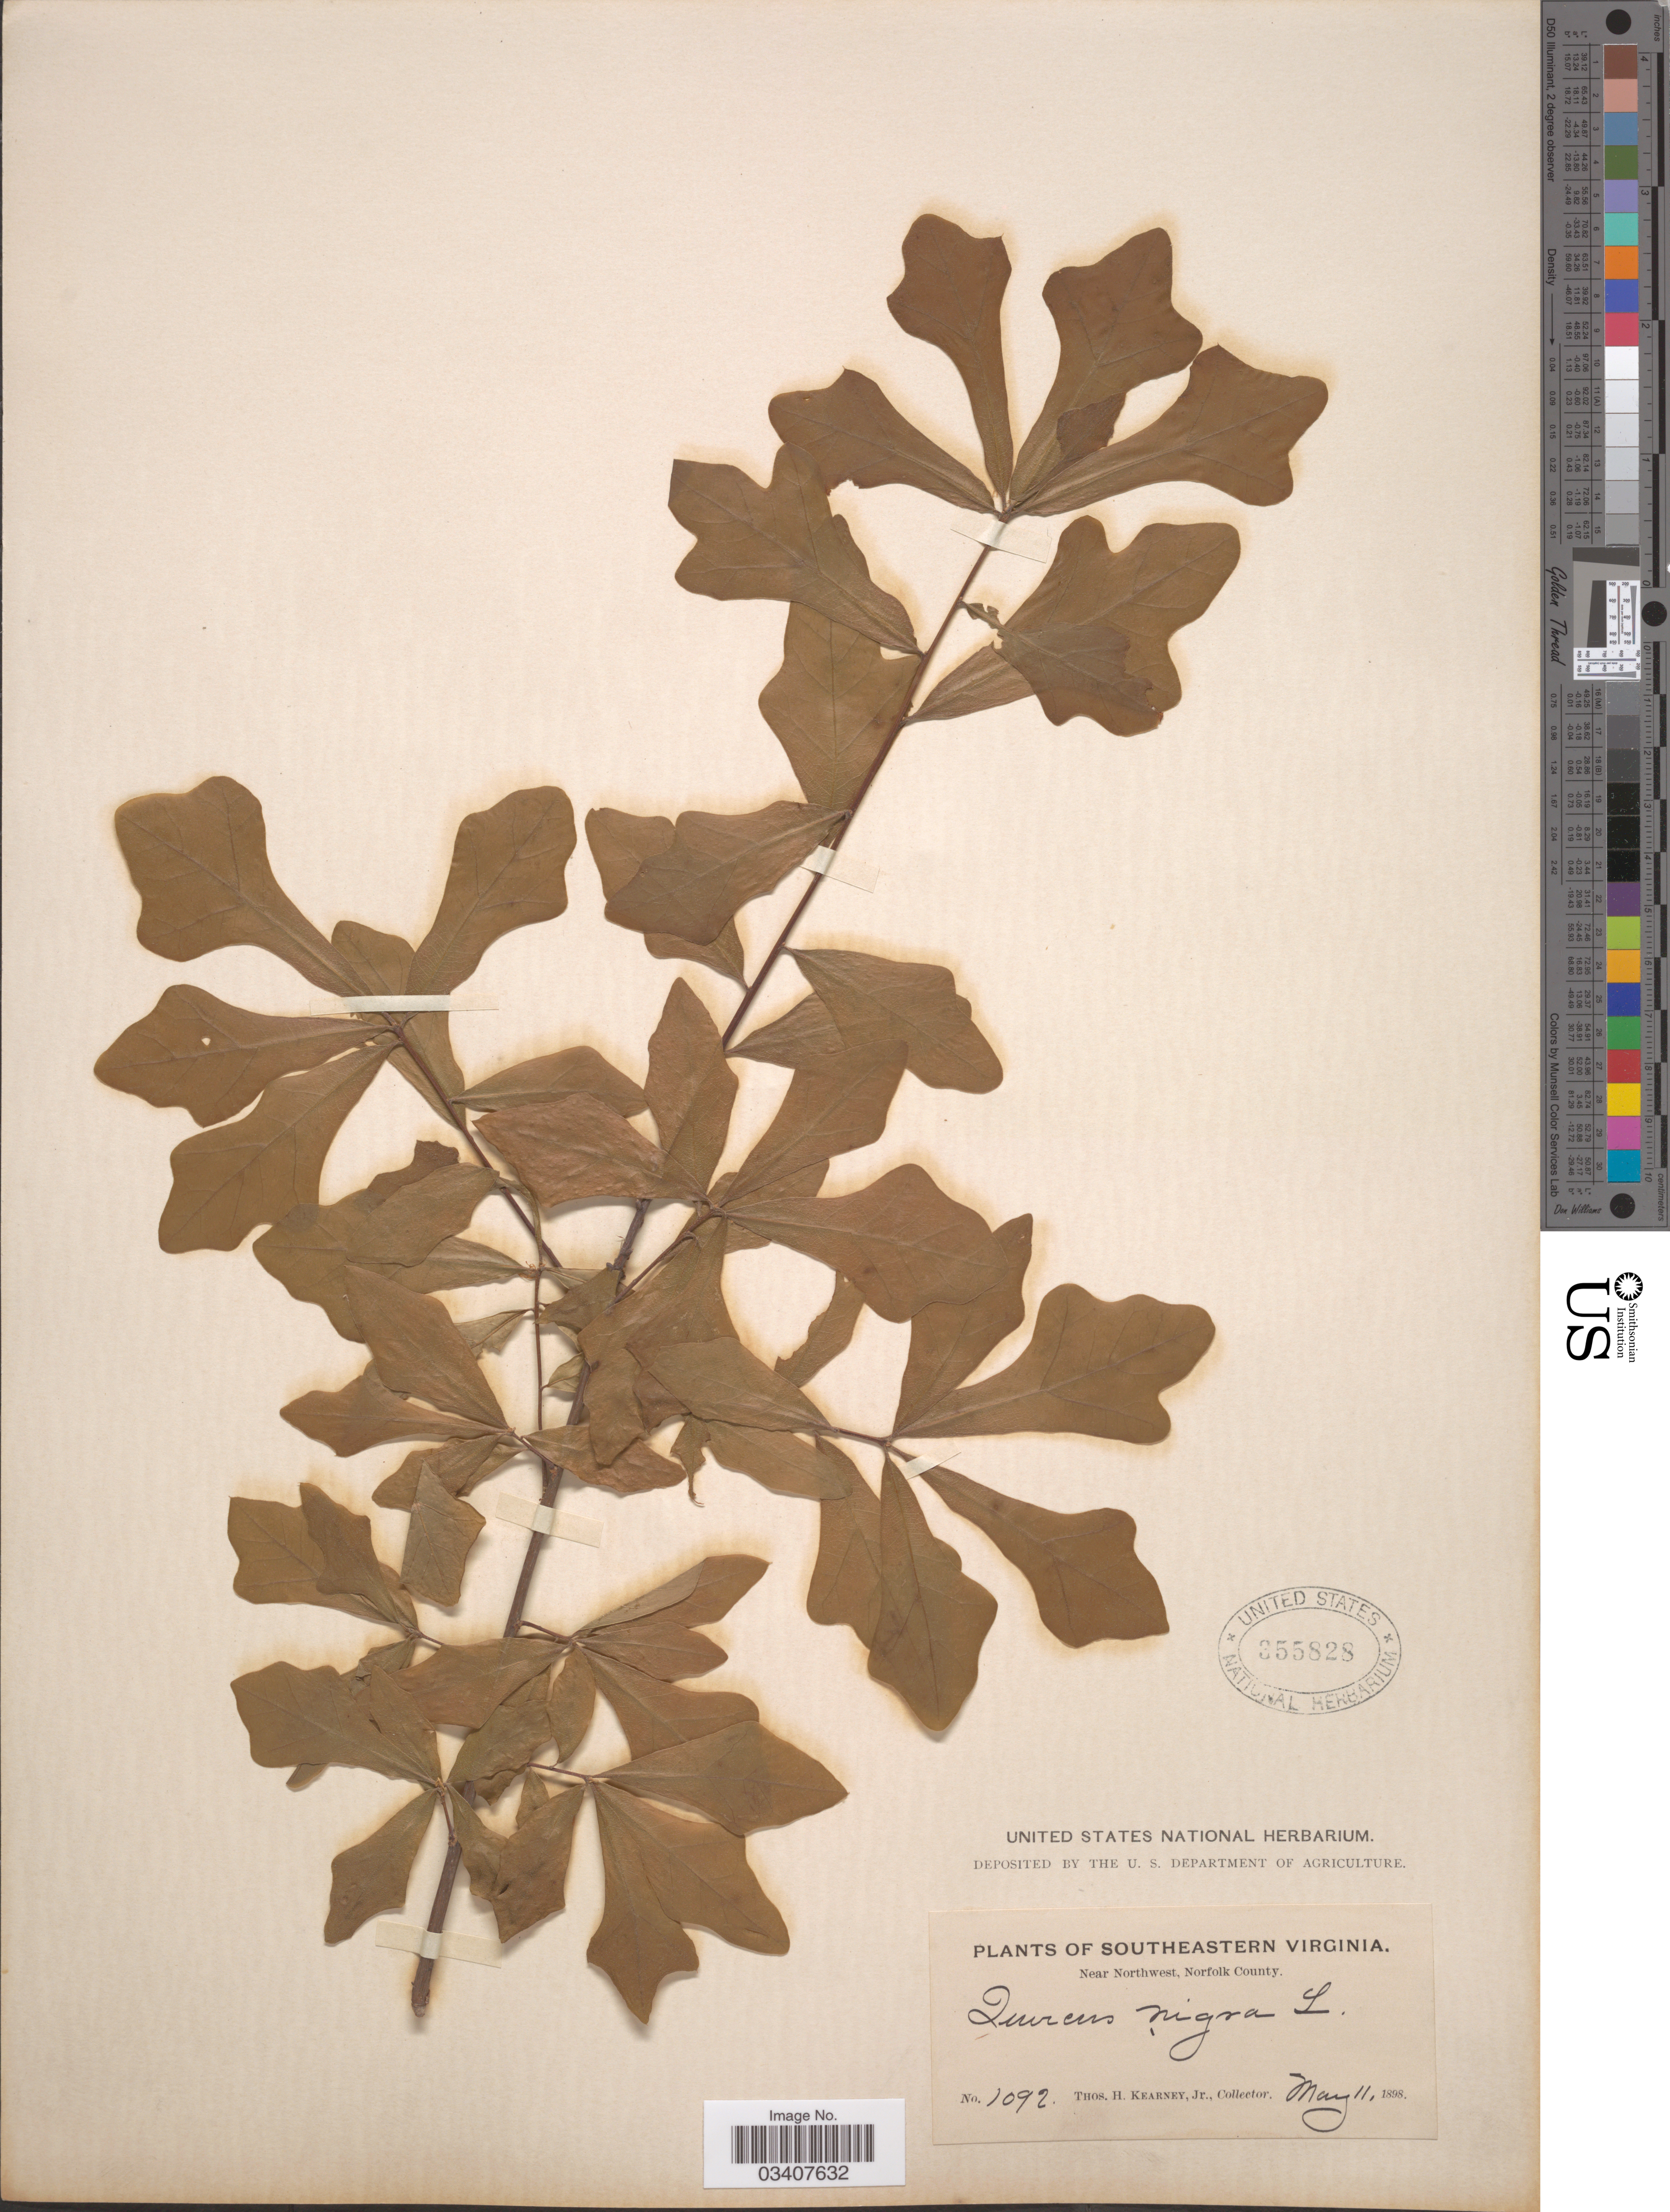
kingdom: Plantae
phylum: Tracheophyta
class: Magnoliopsida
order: Fagales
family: Fagaceae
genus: Quercus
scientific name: Quercus nigra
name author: L.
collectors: T. H. Kearney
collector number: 1092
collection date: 1898-05-11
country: United States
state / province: Virginia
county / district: City of Chesapeake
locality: Southeastern Virginia. Near Northwest, Norfolk County.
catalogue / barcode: US 355828